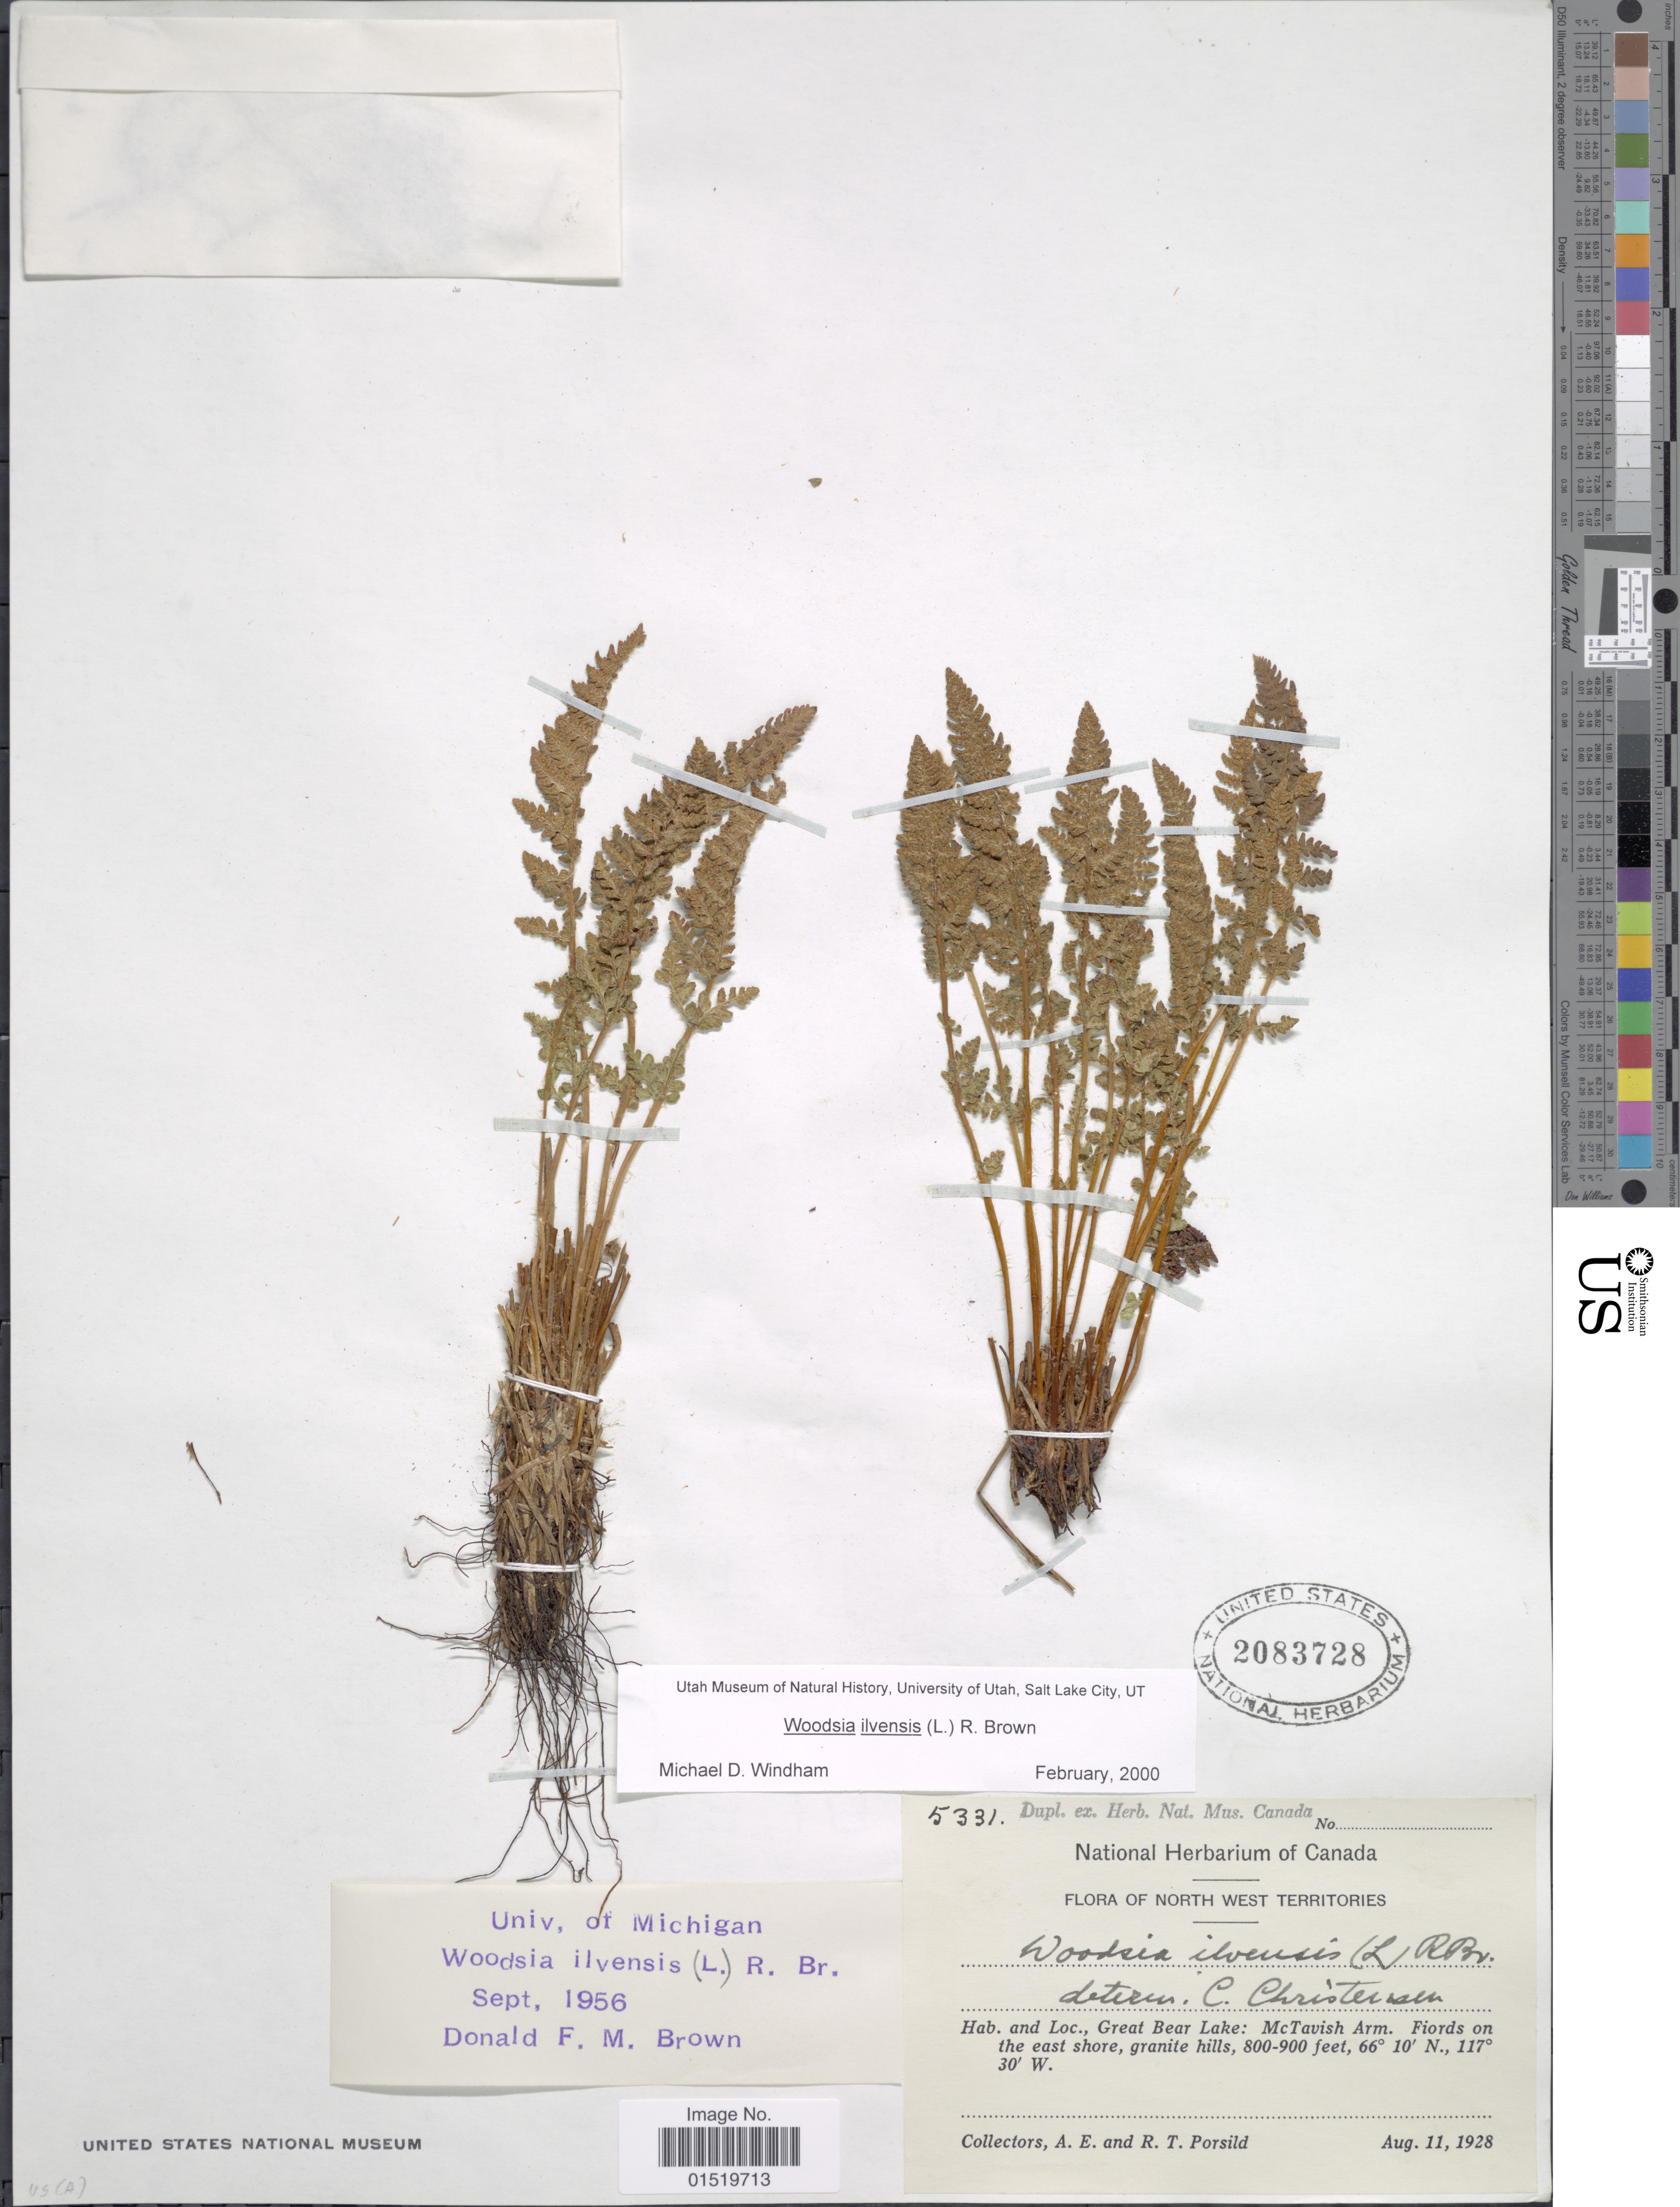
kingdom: Plantae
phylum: Tracheophyta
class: Polypodiopsida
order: Polypodiales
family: Woodsiaceae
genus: Woodsia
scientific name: Woodsia ilvensis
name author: (L.) R. Br.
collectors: A. E. Porsild & R. T. Porsild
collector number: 5331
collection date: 1928-08-11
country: Canada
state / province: Northwest Territories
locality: North West Territories, Great Bear Lake: McTavish Arm. Fiords on the east shore, granite hills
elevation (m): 244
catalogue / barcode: US 2083728